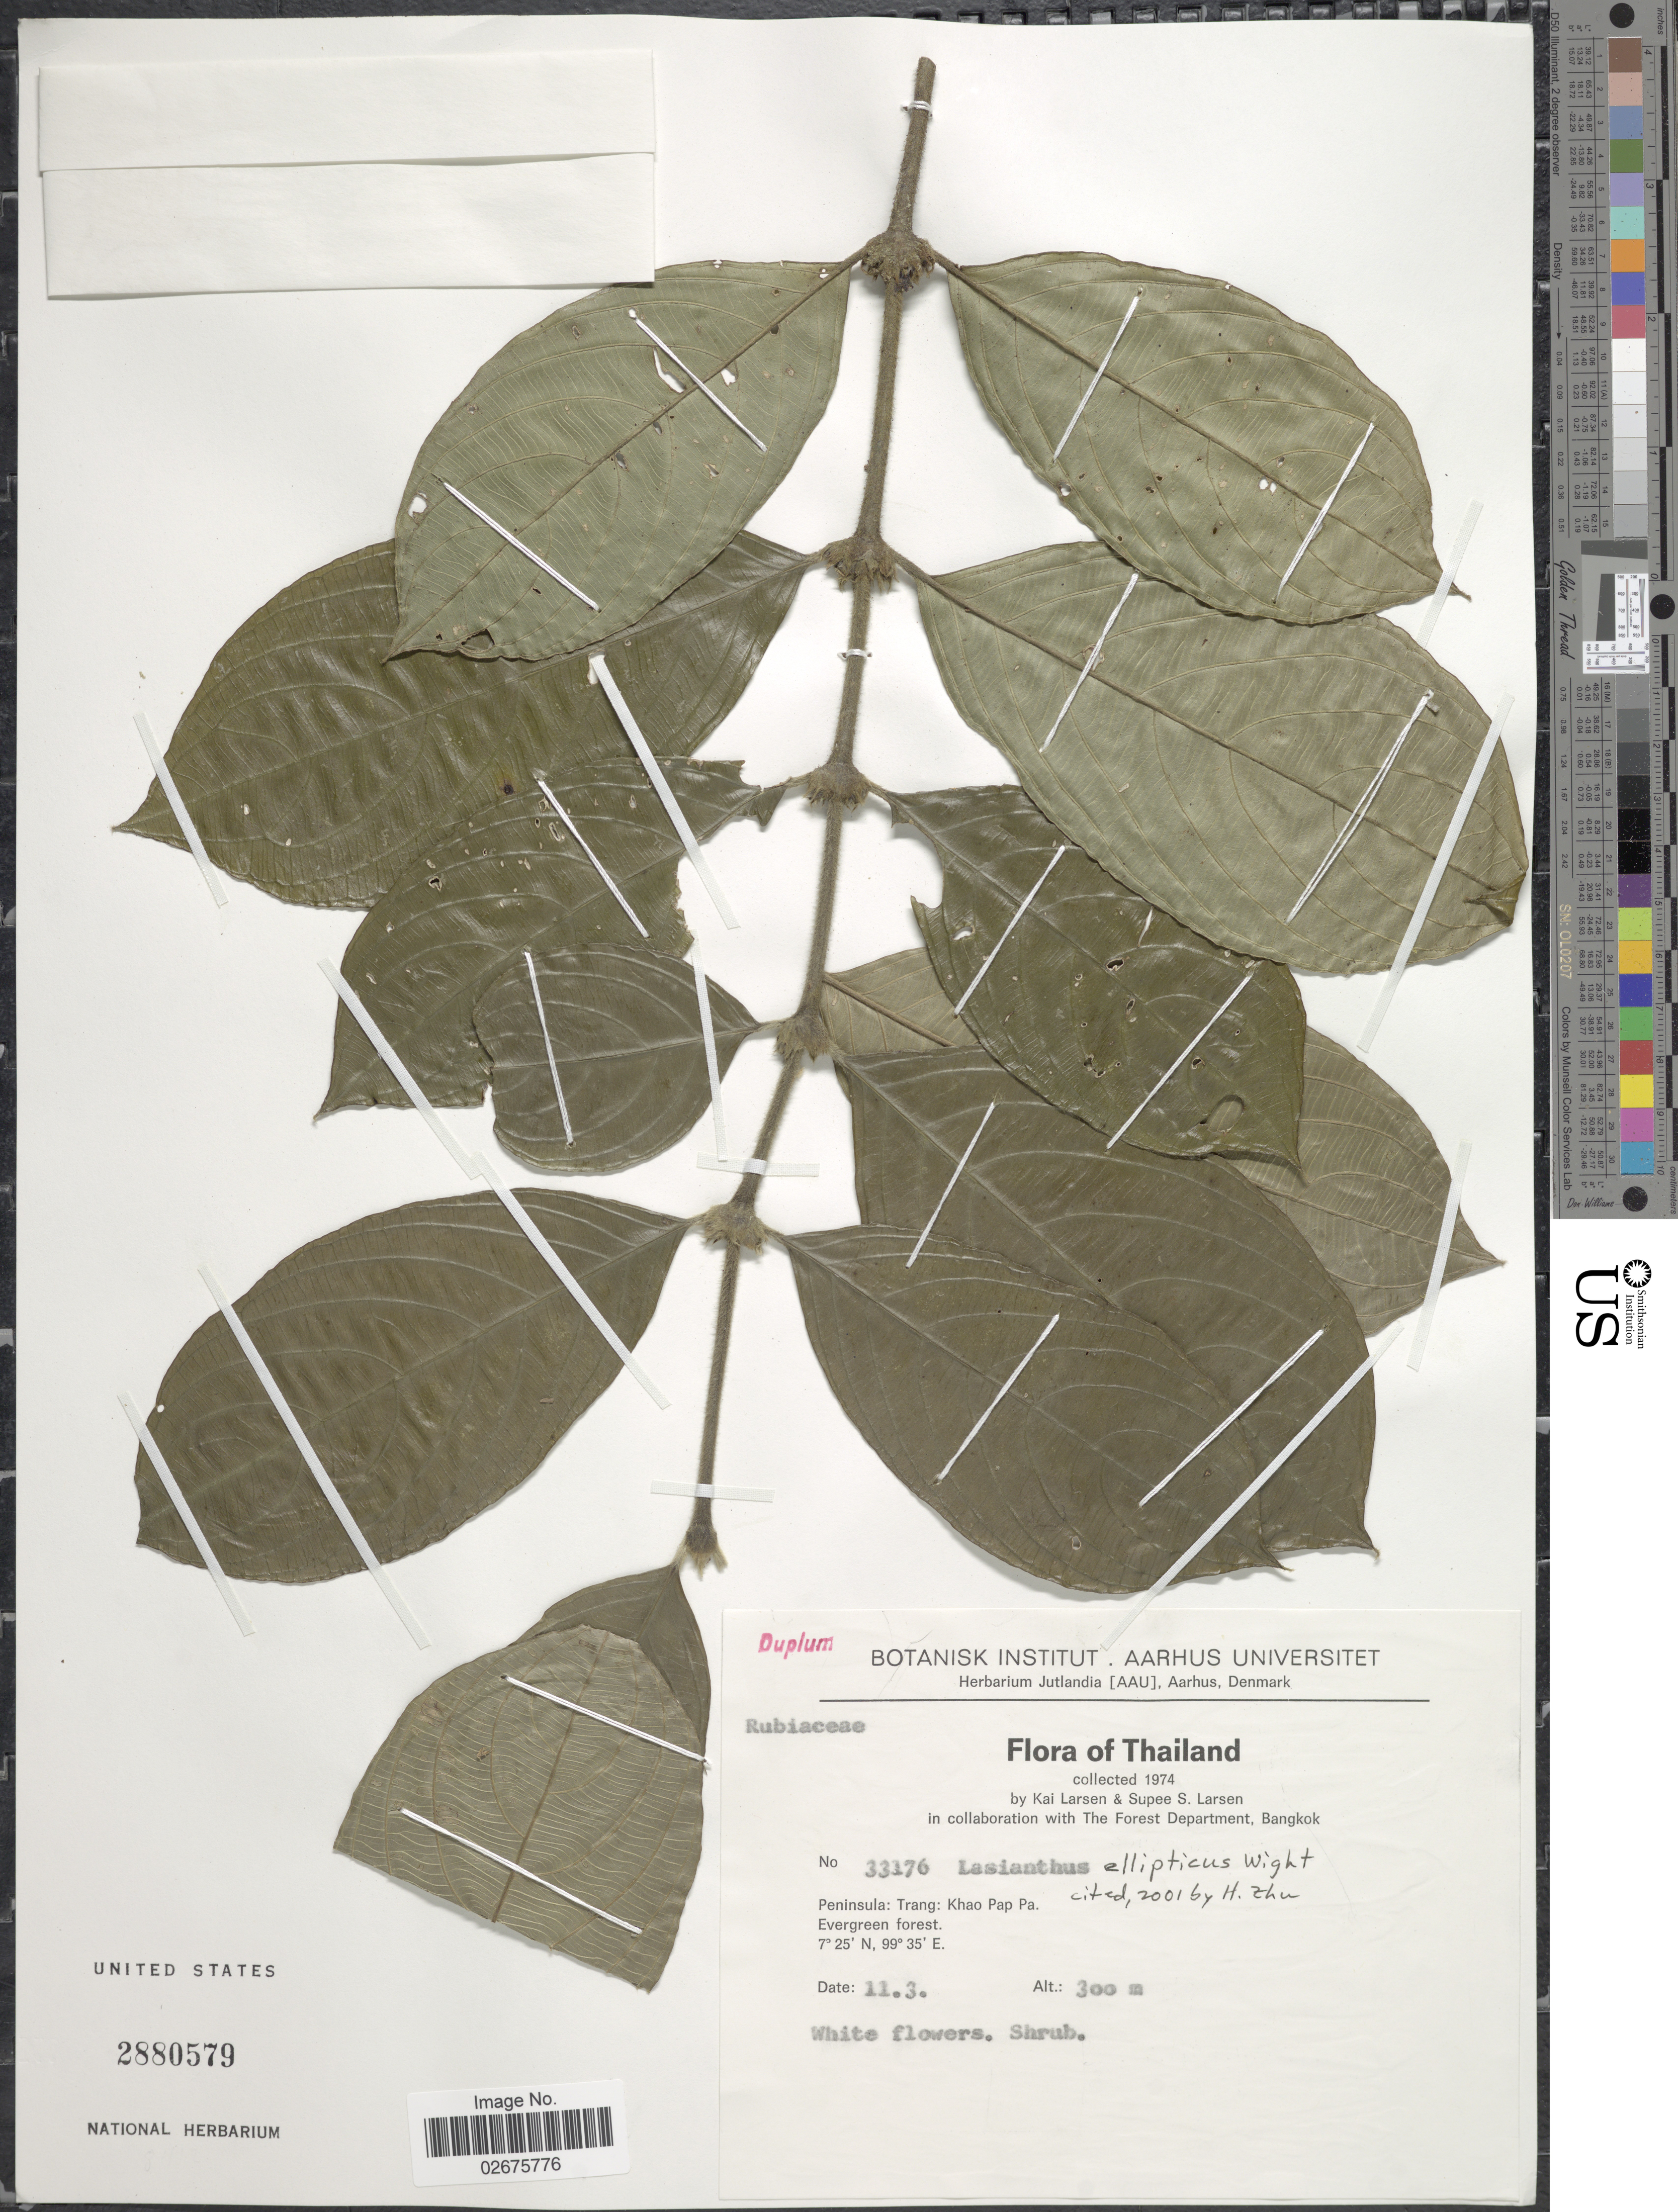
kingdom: Plantae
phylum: Tracheophyta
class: Magnoliopsida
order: Gentianales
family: Rubiaceae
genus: Lasianthus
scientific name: Lasianthus ellipticus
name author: Wight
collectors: K. Larsen & S. Larsen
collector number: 33176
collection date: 1974-03-11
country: Thailand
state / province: Trang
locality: Peninsula: Trang: Khao Pap Pa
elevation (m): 300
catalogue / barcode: US 2880579